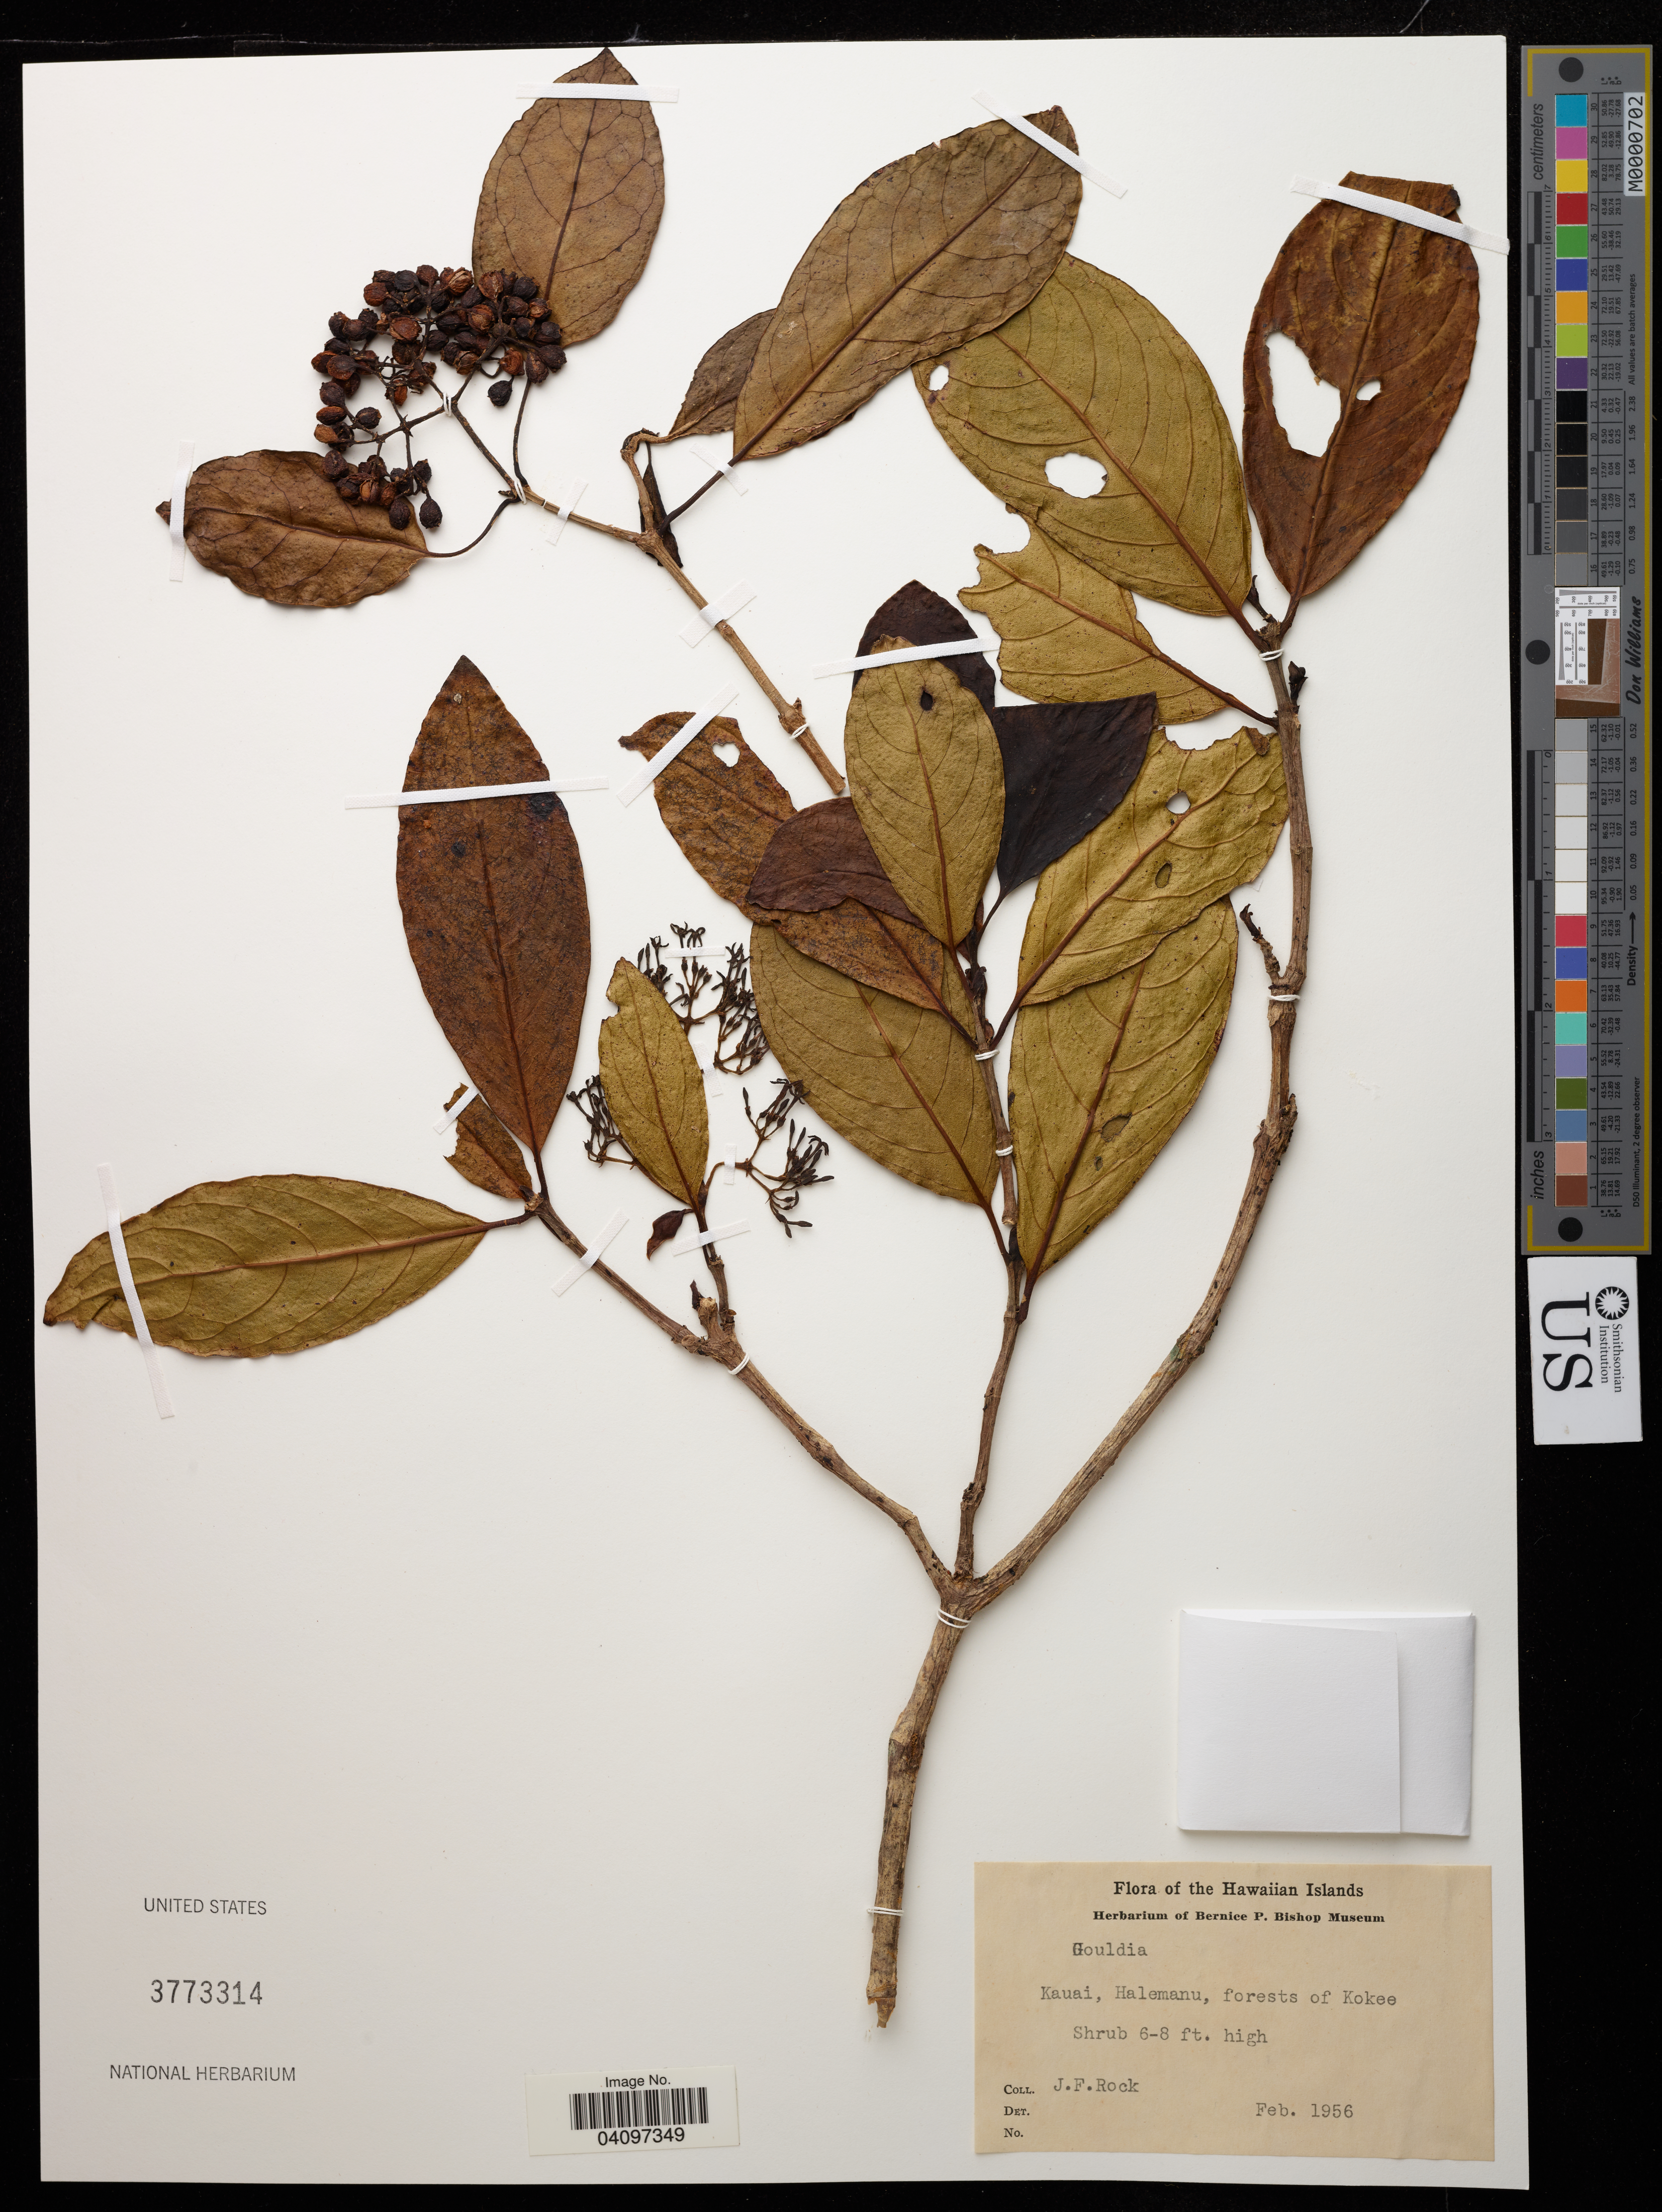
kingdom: Plantae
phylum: Tracheophyta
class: Magnoliopsida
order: Gentianales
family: Rubiaceae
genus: Kadua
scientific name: Kadua sp.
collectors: J. F. Rock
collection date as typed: Feb 1956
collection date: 1956-02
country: United States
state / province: Hawaii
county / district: Kauai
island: Kaua'i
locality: Halemanu, forests of Kokee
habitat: Forest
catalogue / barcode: US 3773314